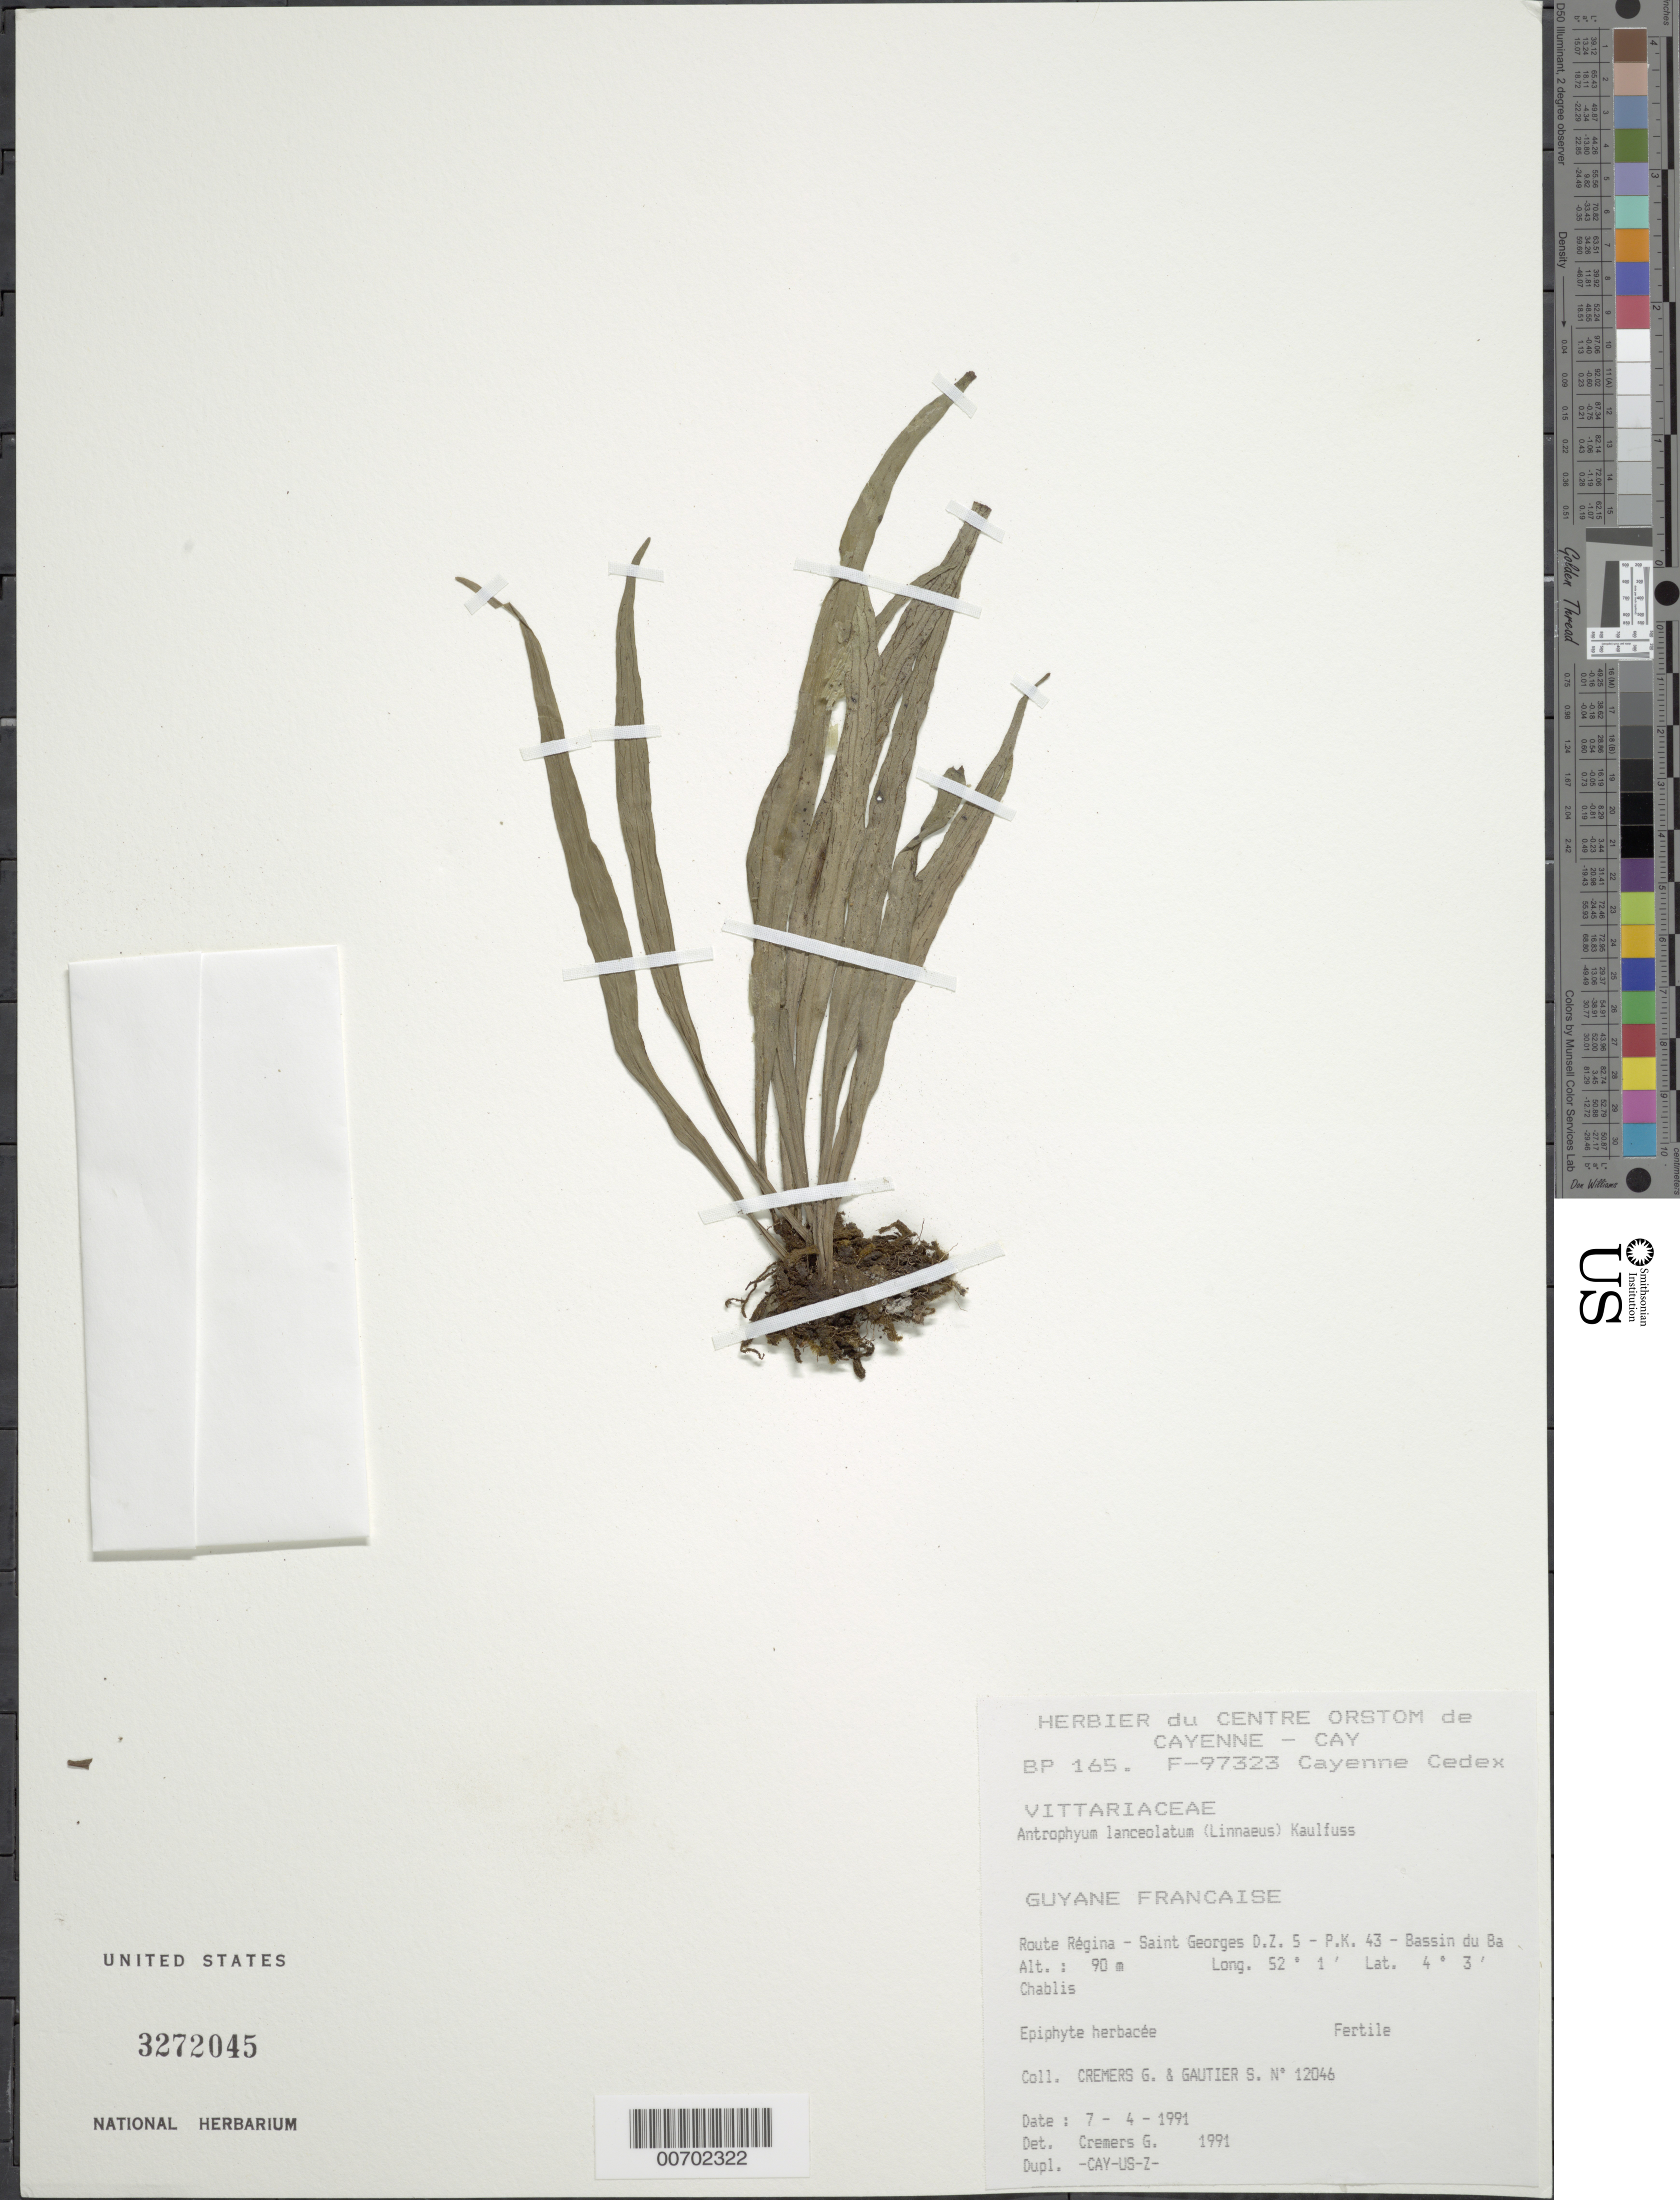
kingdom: Plantae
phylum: Tracheophyta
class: Polypodiopsida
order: Polypodiales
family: Pteridaceae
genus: Polytaenium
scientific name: Polytaenium lanceolatum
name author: (L.) Desv.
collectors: G. Cremers & S. Gautier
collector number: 12046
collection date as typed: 7-Apr-91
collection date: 1991-04-07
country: French Guiana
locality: Route Régina, Saint Georges, DZ 5-PK43, Bassin de l'Approuague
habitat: Chablis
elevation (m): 90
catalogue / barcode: US 3272045